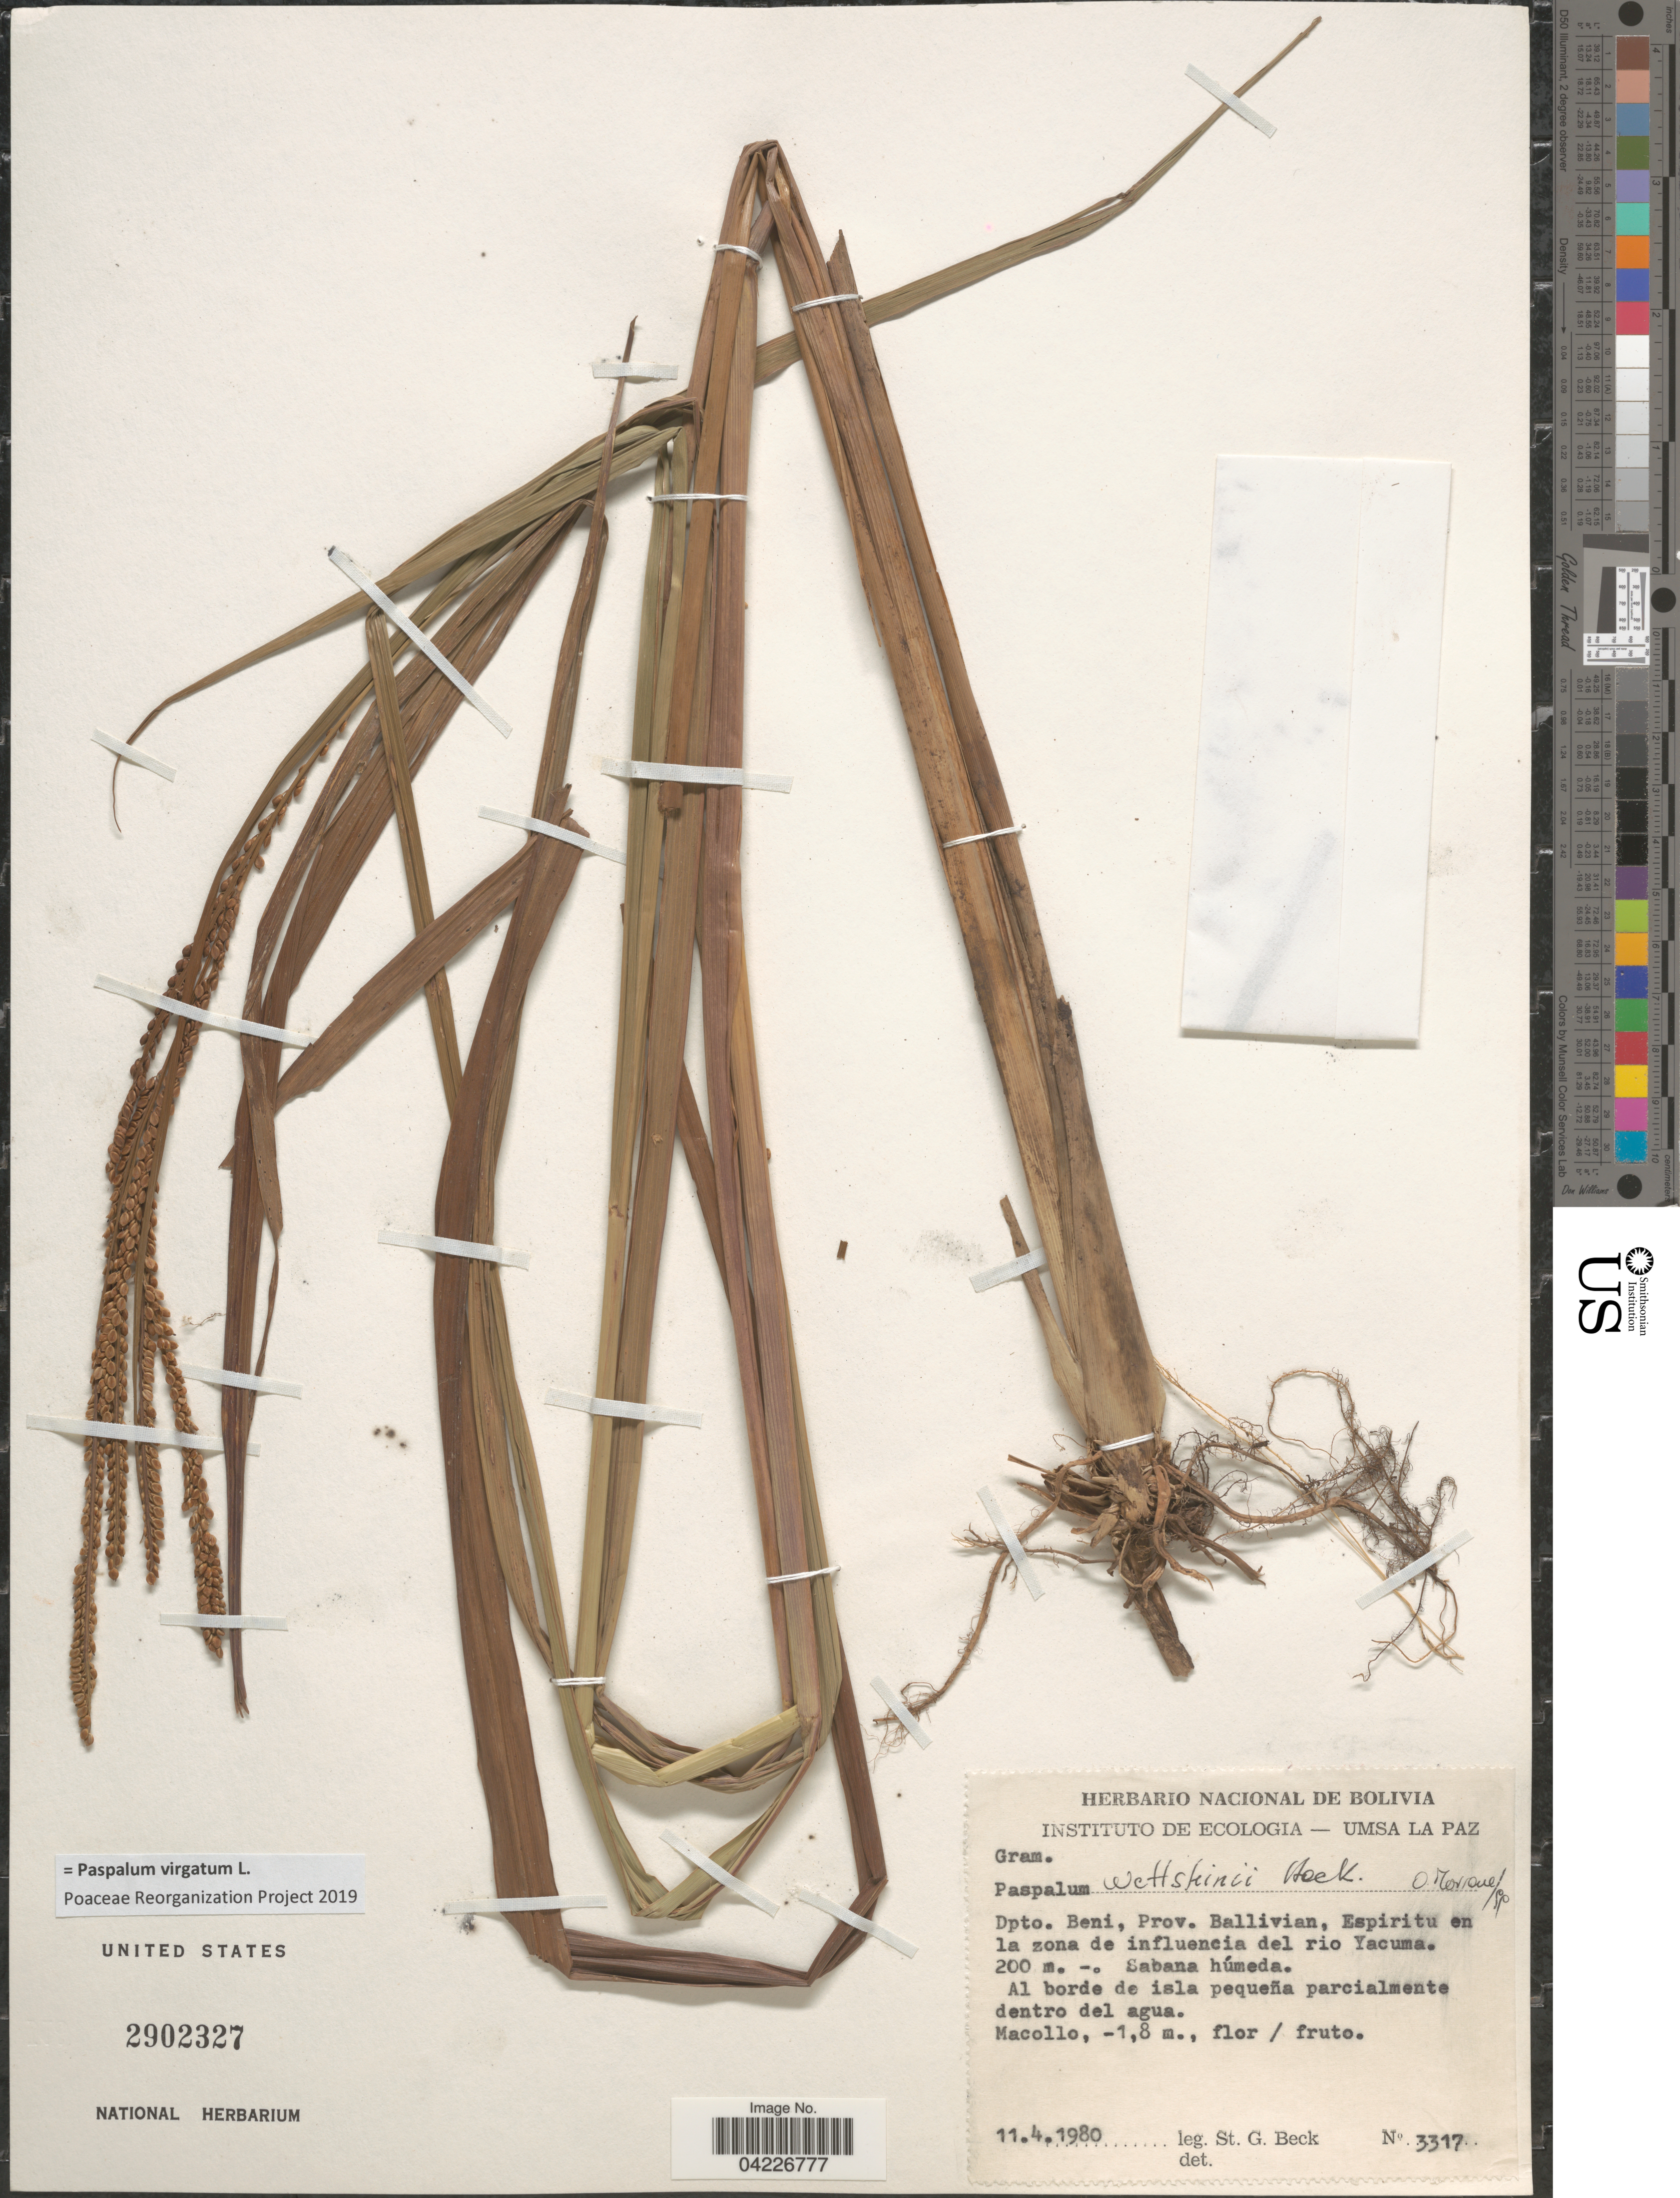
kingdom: Plantae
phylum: Tracheophyta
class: Liliopsida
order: Poales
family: Poaceae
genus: Paspalum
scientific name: Paspalum virgatum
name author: L.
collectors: S. G. Beck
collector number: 3317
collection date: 1980-04-11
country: Bolivia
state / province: Beni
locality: Dpto. Beni, Prov. Ballivian, Espiritu en la zona de influencia del rio Yacuma. Al borde de isla pequeña parcialmente dentro del agua.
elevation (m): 200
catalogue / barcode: US 2902327